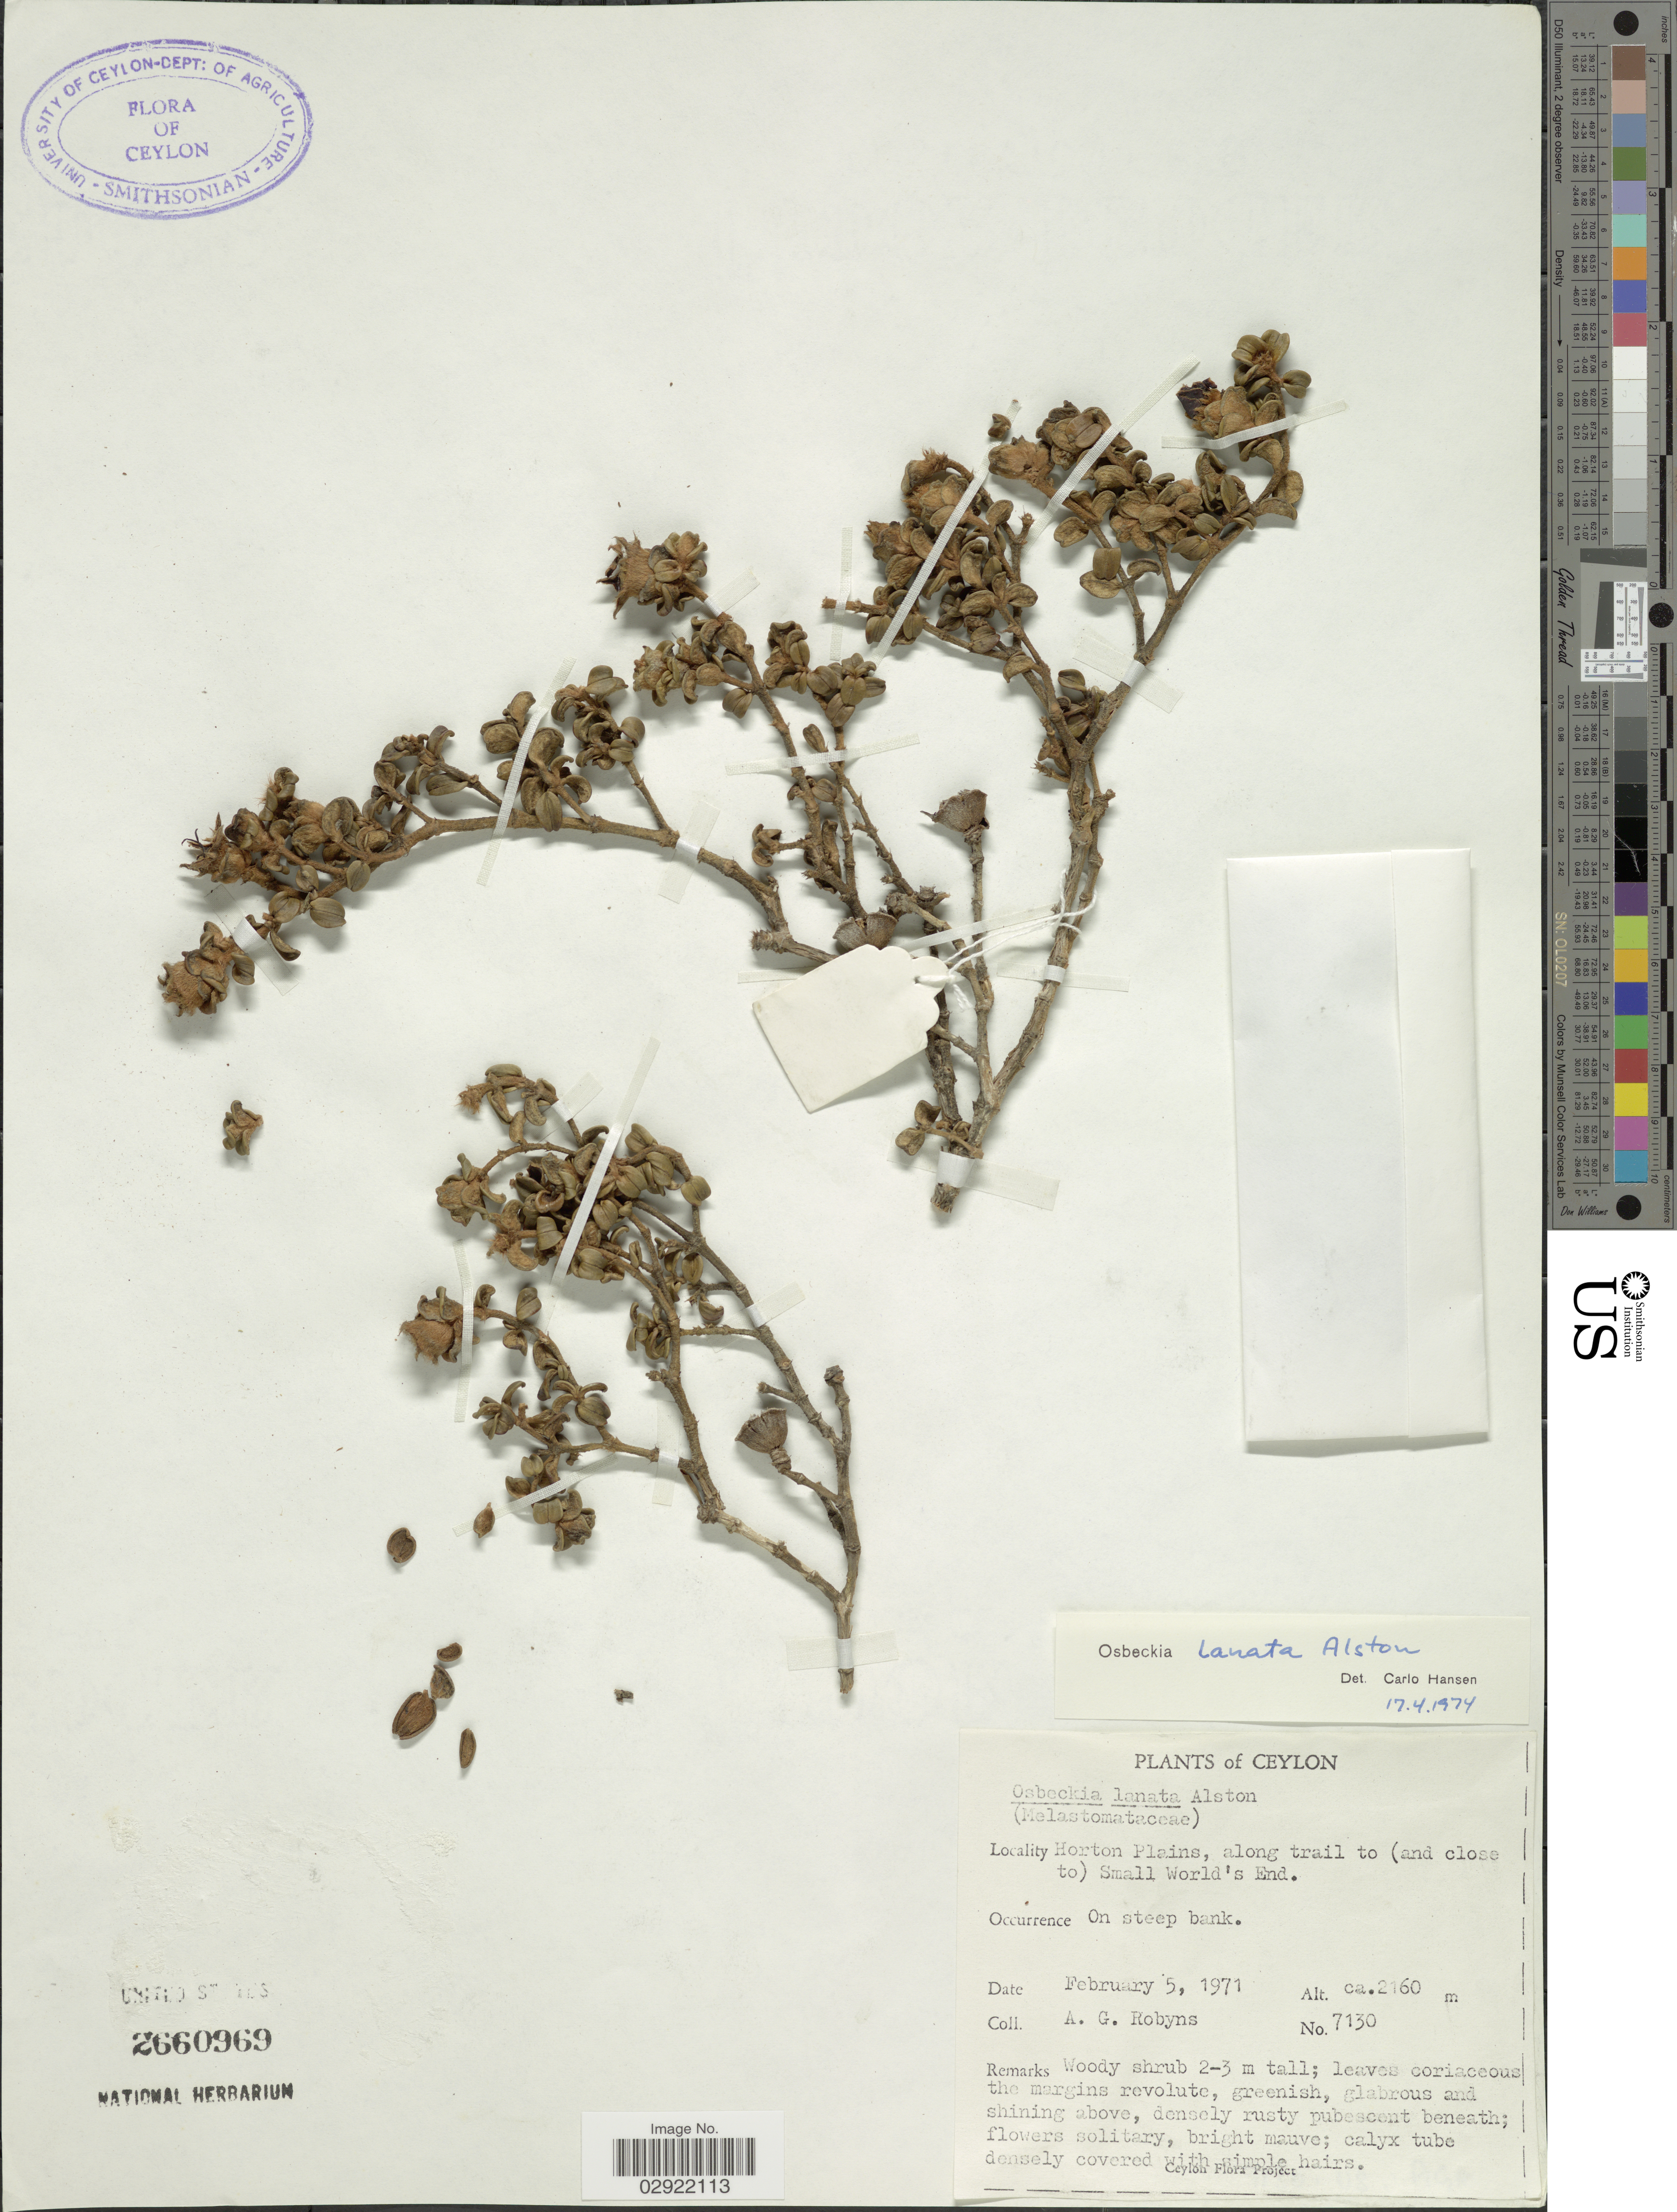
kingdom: Plantae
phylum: Tracheophyta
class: Magnoliopsida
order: Myrtales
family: Melastomataceae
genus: Osbeckia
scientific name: Osbeckia lanata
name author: Alston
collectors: A. Robyns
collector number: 7130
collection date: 1971-02-05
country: Sri Lanka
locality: Ceylon. Horton Plains, along trail to (and close to) Small World's End.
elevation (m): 2160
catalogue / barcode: US 2660969